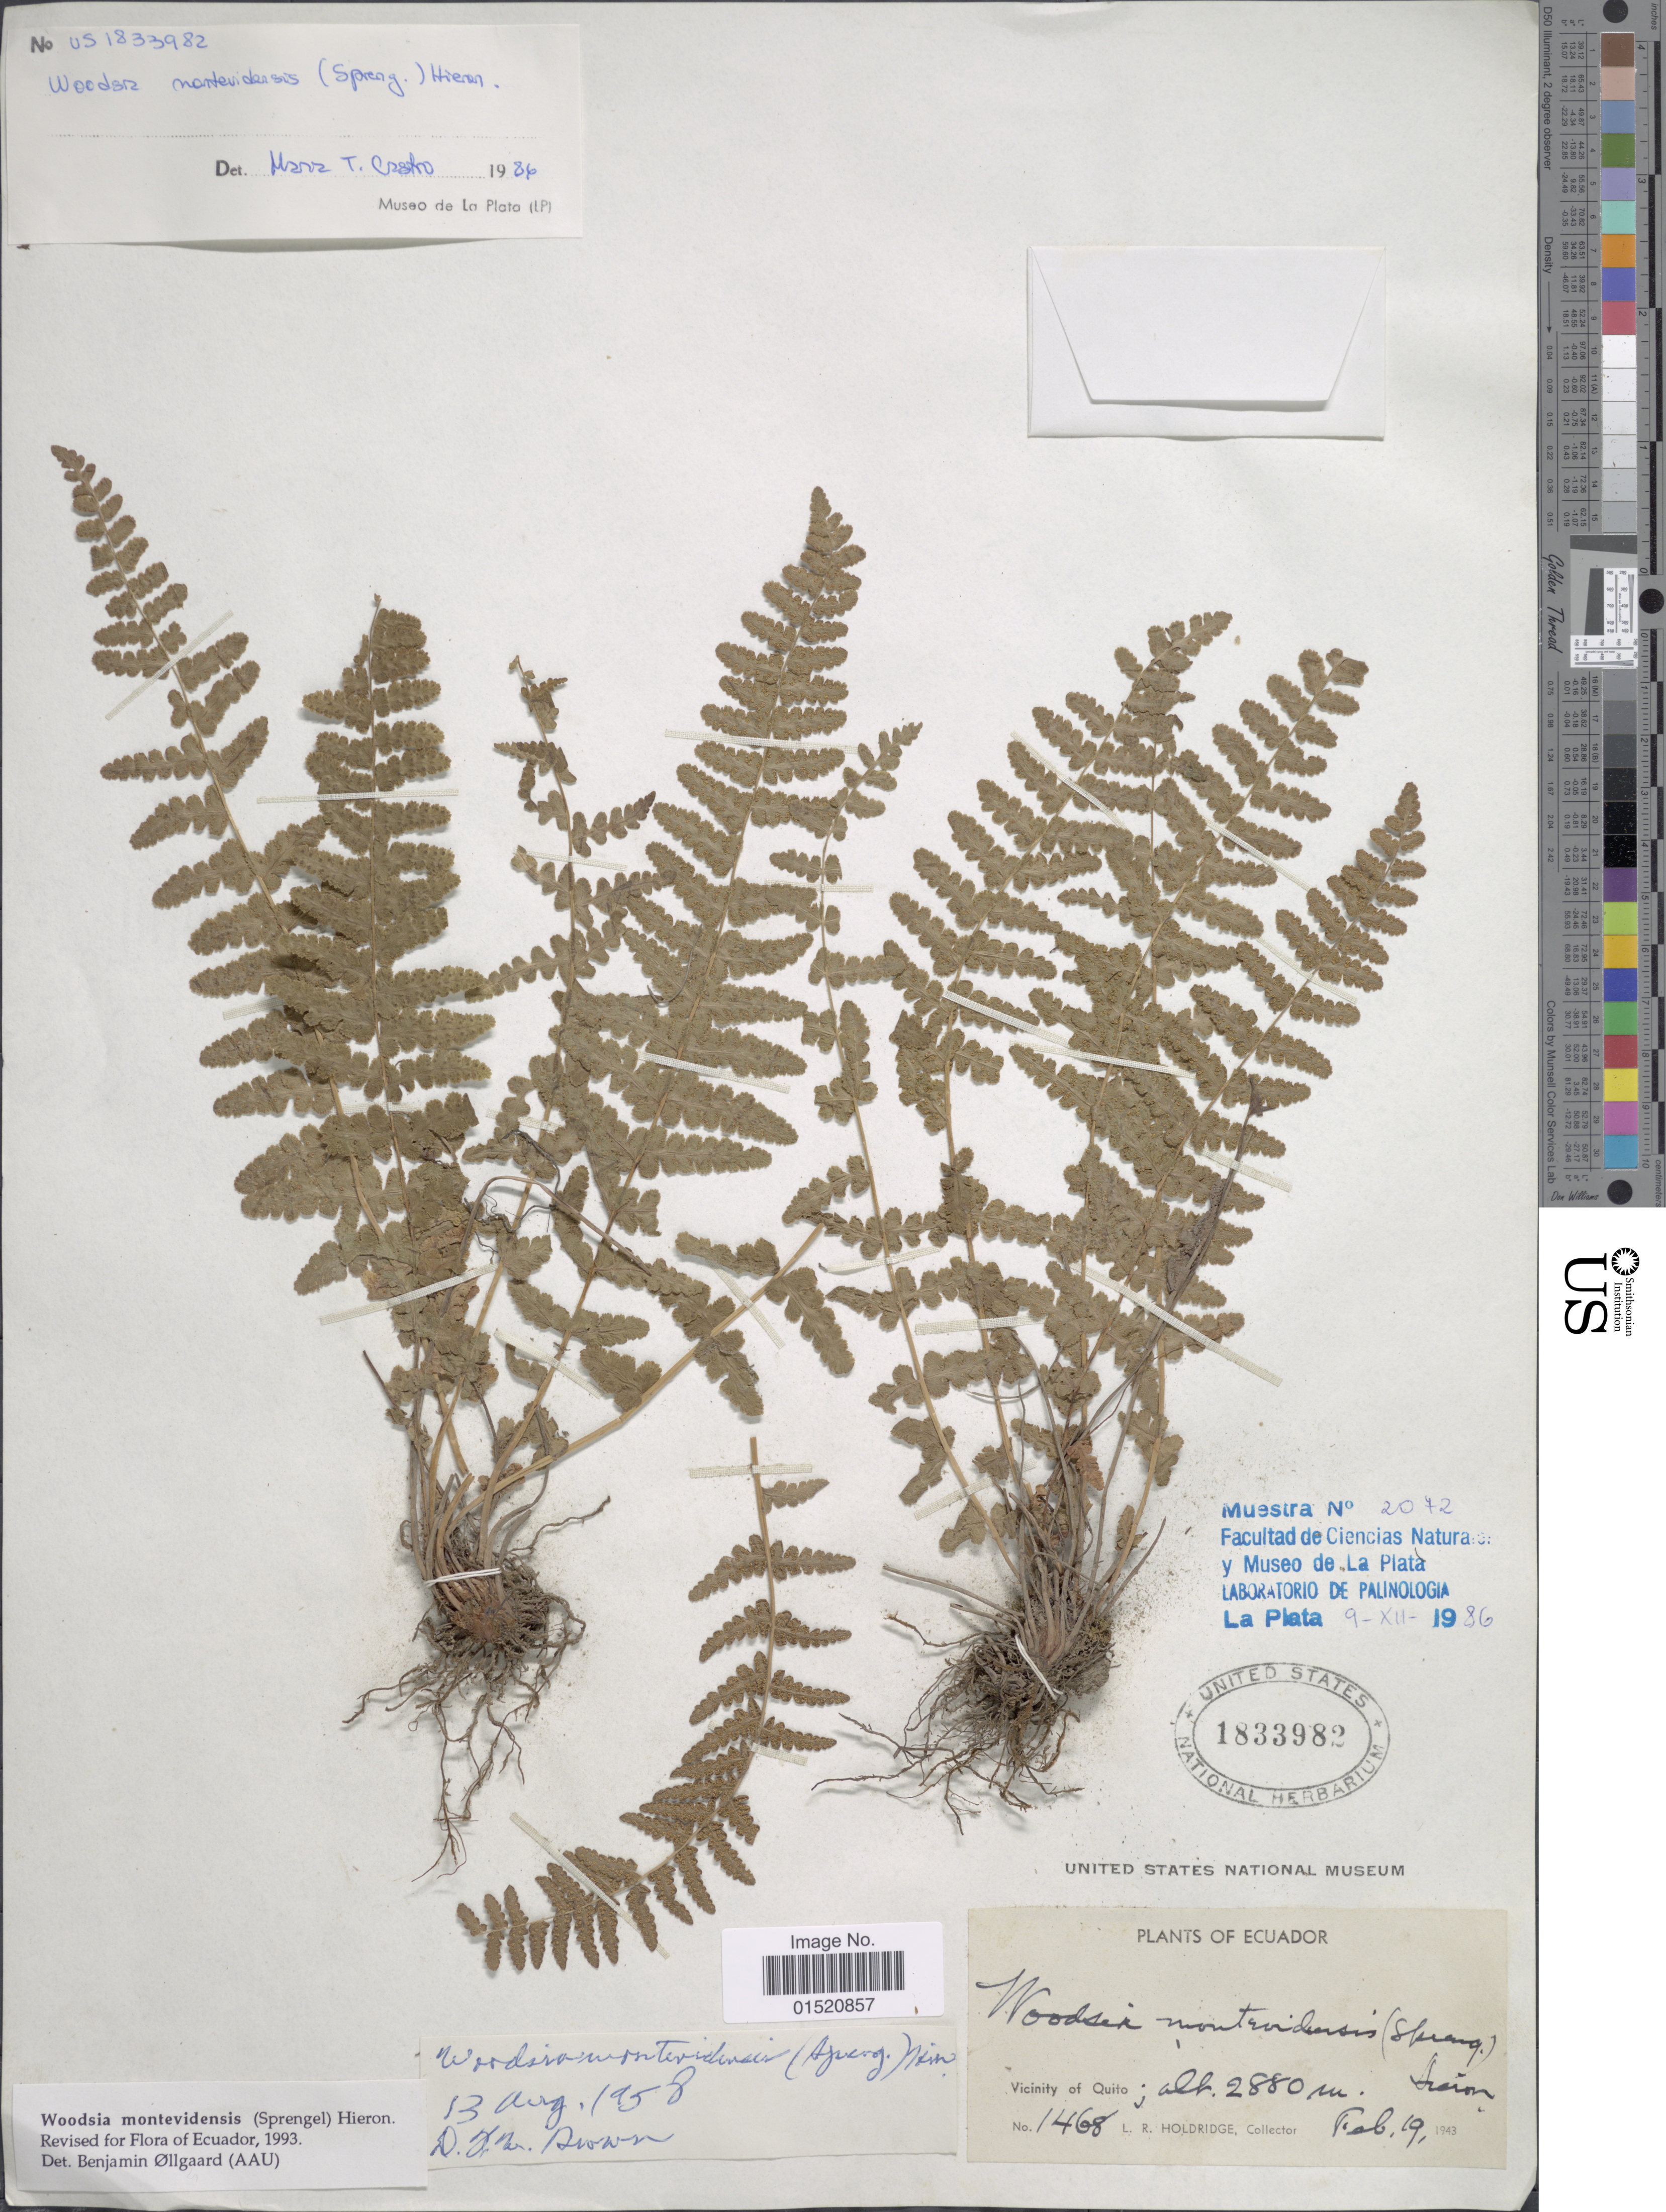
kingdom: Plantae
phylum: Tracheophyta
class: Polypodiopsida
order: Polypodiales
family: Woodsiaceae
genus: Woodsia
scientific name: Woodsia montevidensis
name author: (Spreng.) Hieron.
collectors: L. Holdridge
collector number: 1468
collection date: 1943-02-19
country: Ecuador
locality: Vicinity of Quito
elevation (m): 2880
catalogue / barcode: US 1833982